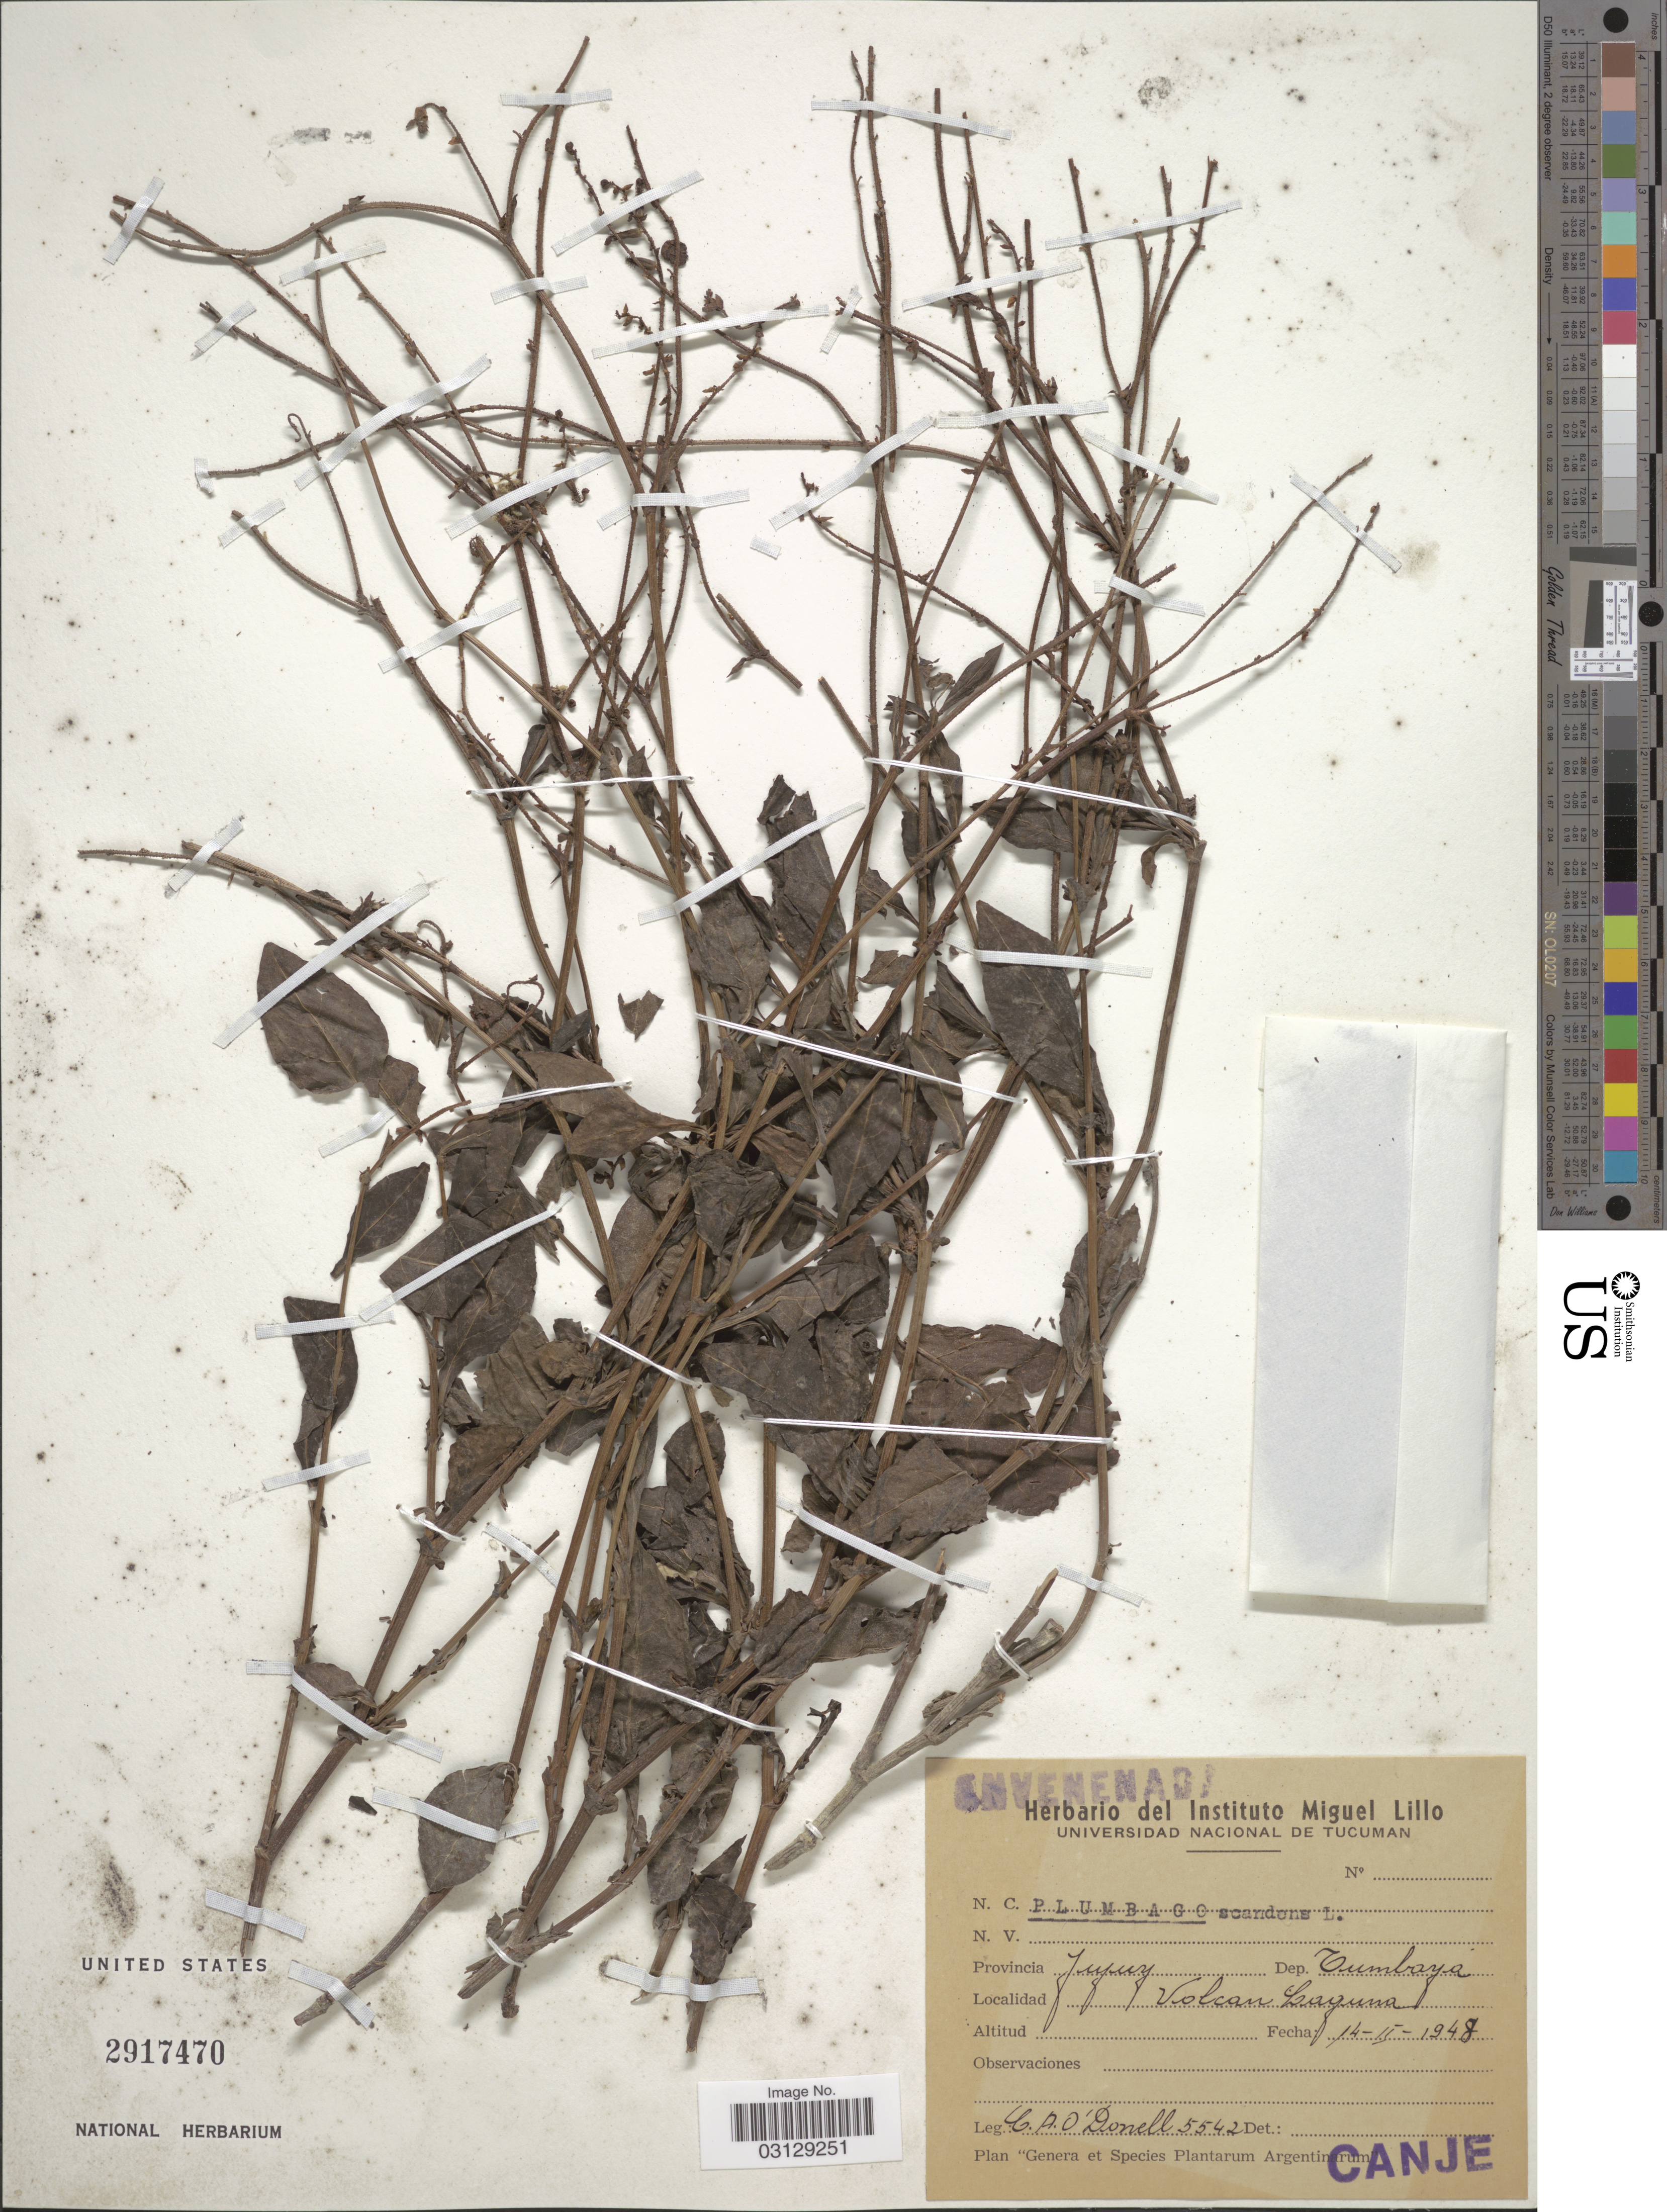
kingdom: Plantae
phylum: Tracheophyta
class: Magnoliopsida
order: Caryophyllales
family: Plumbaginaceae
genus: Plumbago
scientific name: Plumbago scandens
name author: L.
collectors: C. A. O'Donell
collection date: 1948-02-14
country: Argentina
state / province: Jujuy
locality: Dep. Tumbaya. Volcan Laguna.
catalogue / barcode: US 2917470